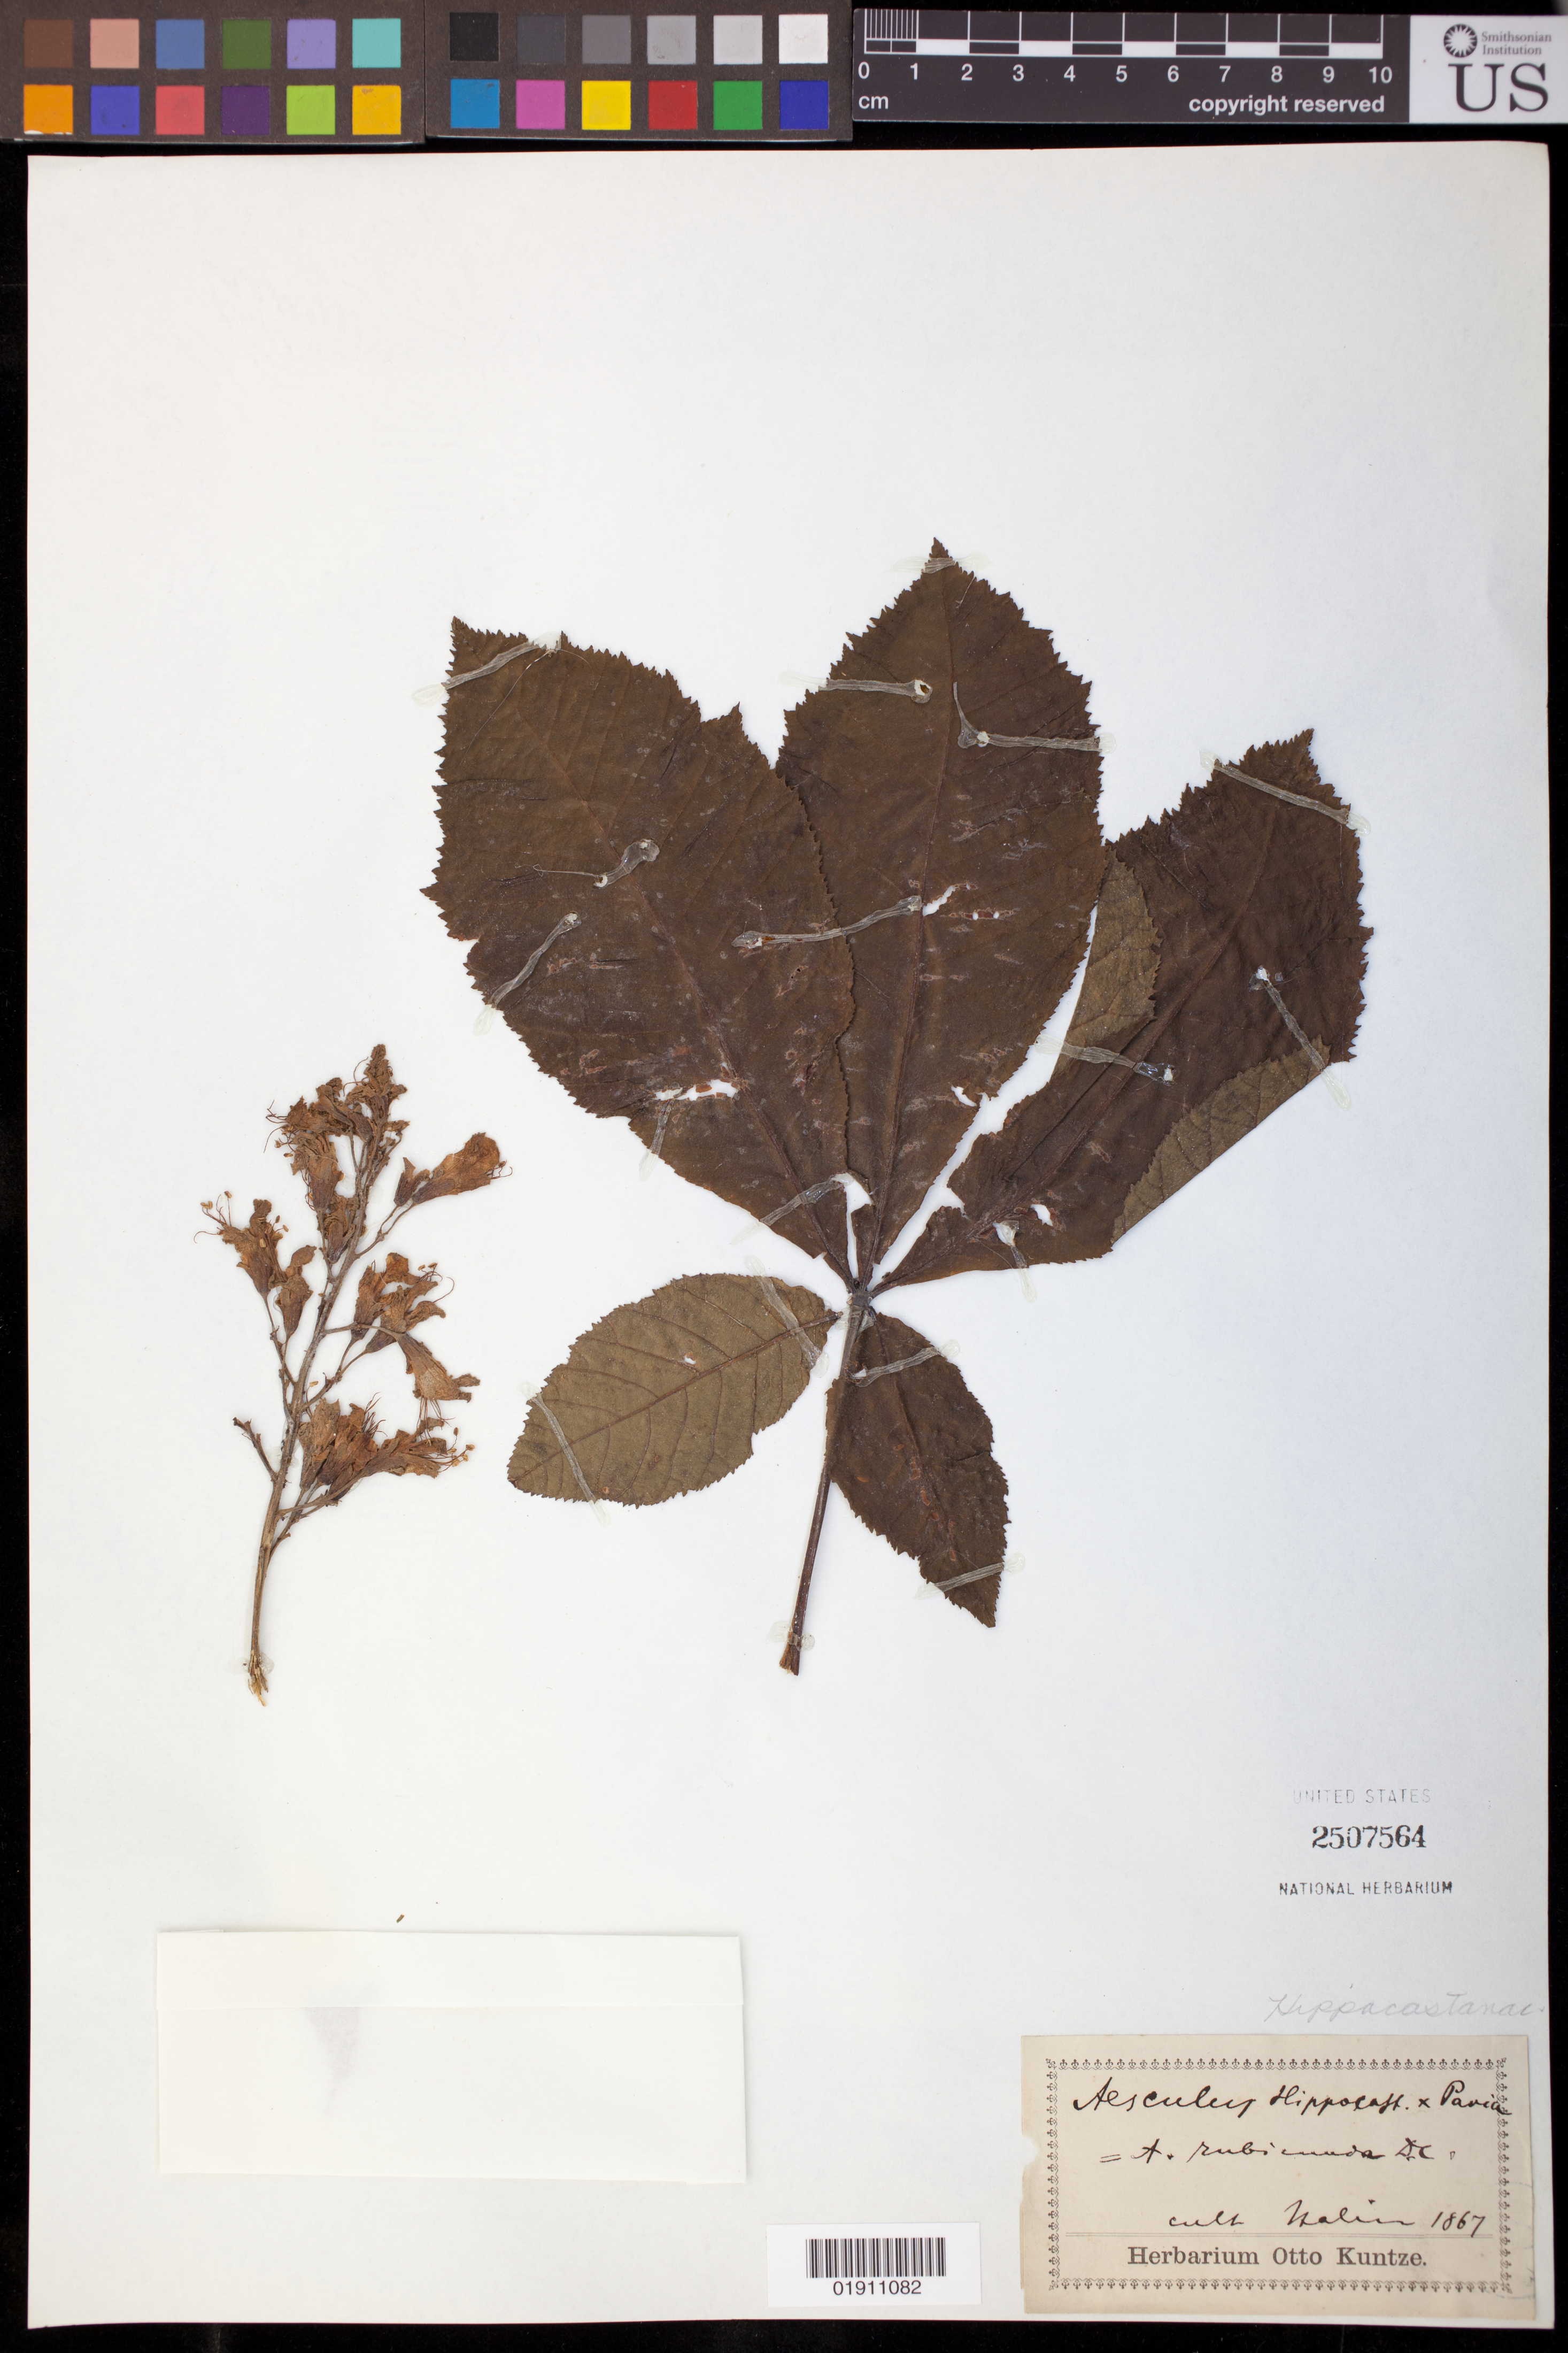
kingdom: Plantae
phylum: Tracheophyta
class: Magnoliopsida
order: Sapindales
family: Sapindaceae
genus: Aesculus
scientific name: Aesculus x rubicunda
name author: Loisel.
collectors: ex herb. Otto Kuntze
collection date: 1867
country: Italy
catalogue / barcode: US 2507564